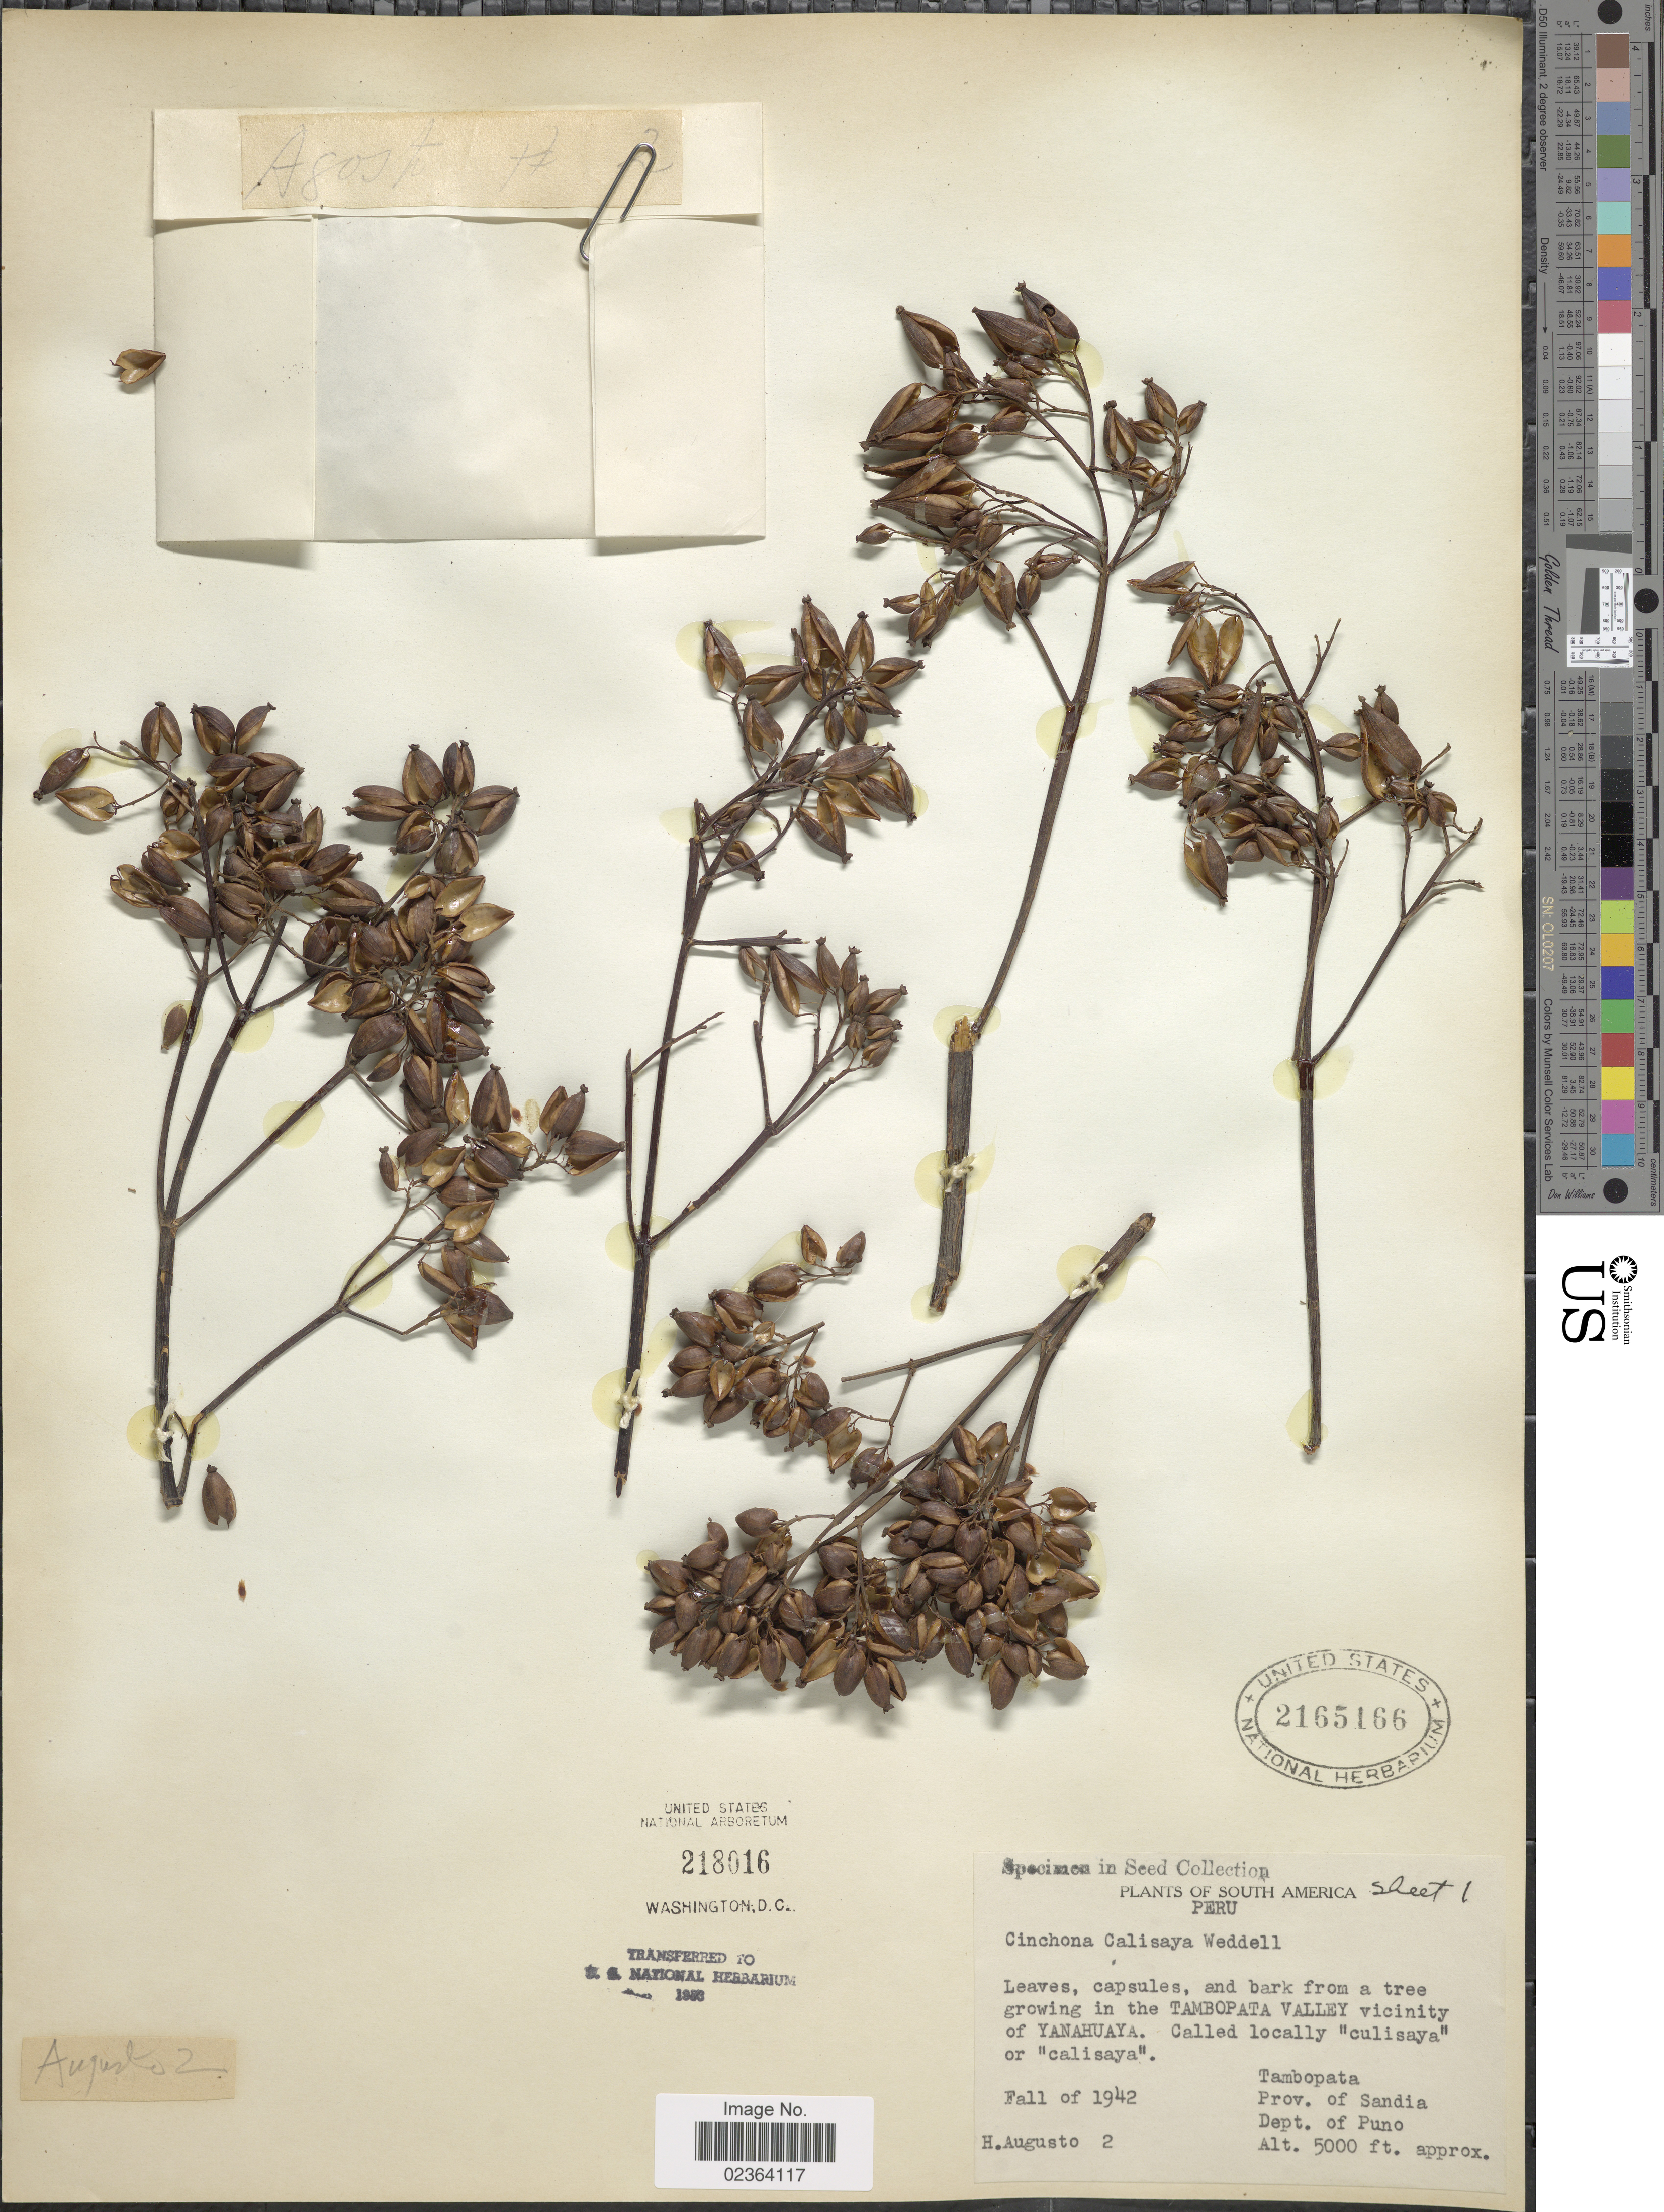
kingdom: Plantae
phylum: Tracheophyta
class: Magnoliopsida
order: Gentianales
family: Rubiaceae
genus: Cinchona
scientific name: Cinchona calisaya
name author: Wedd.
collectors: H. Augusto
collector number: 2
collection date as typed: Fall of 1942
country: Peru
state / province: Puno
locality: Tambopata, Prov. of Sandia, Dept. of Puno, in the Tambopata Valley vicinity of Yanahuaya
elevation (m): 1524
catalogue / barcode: US 2165166